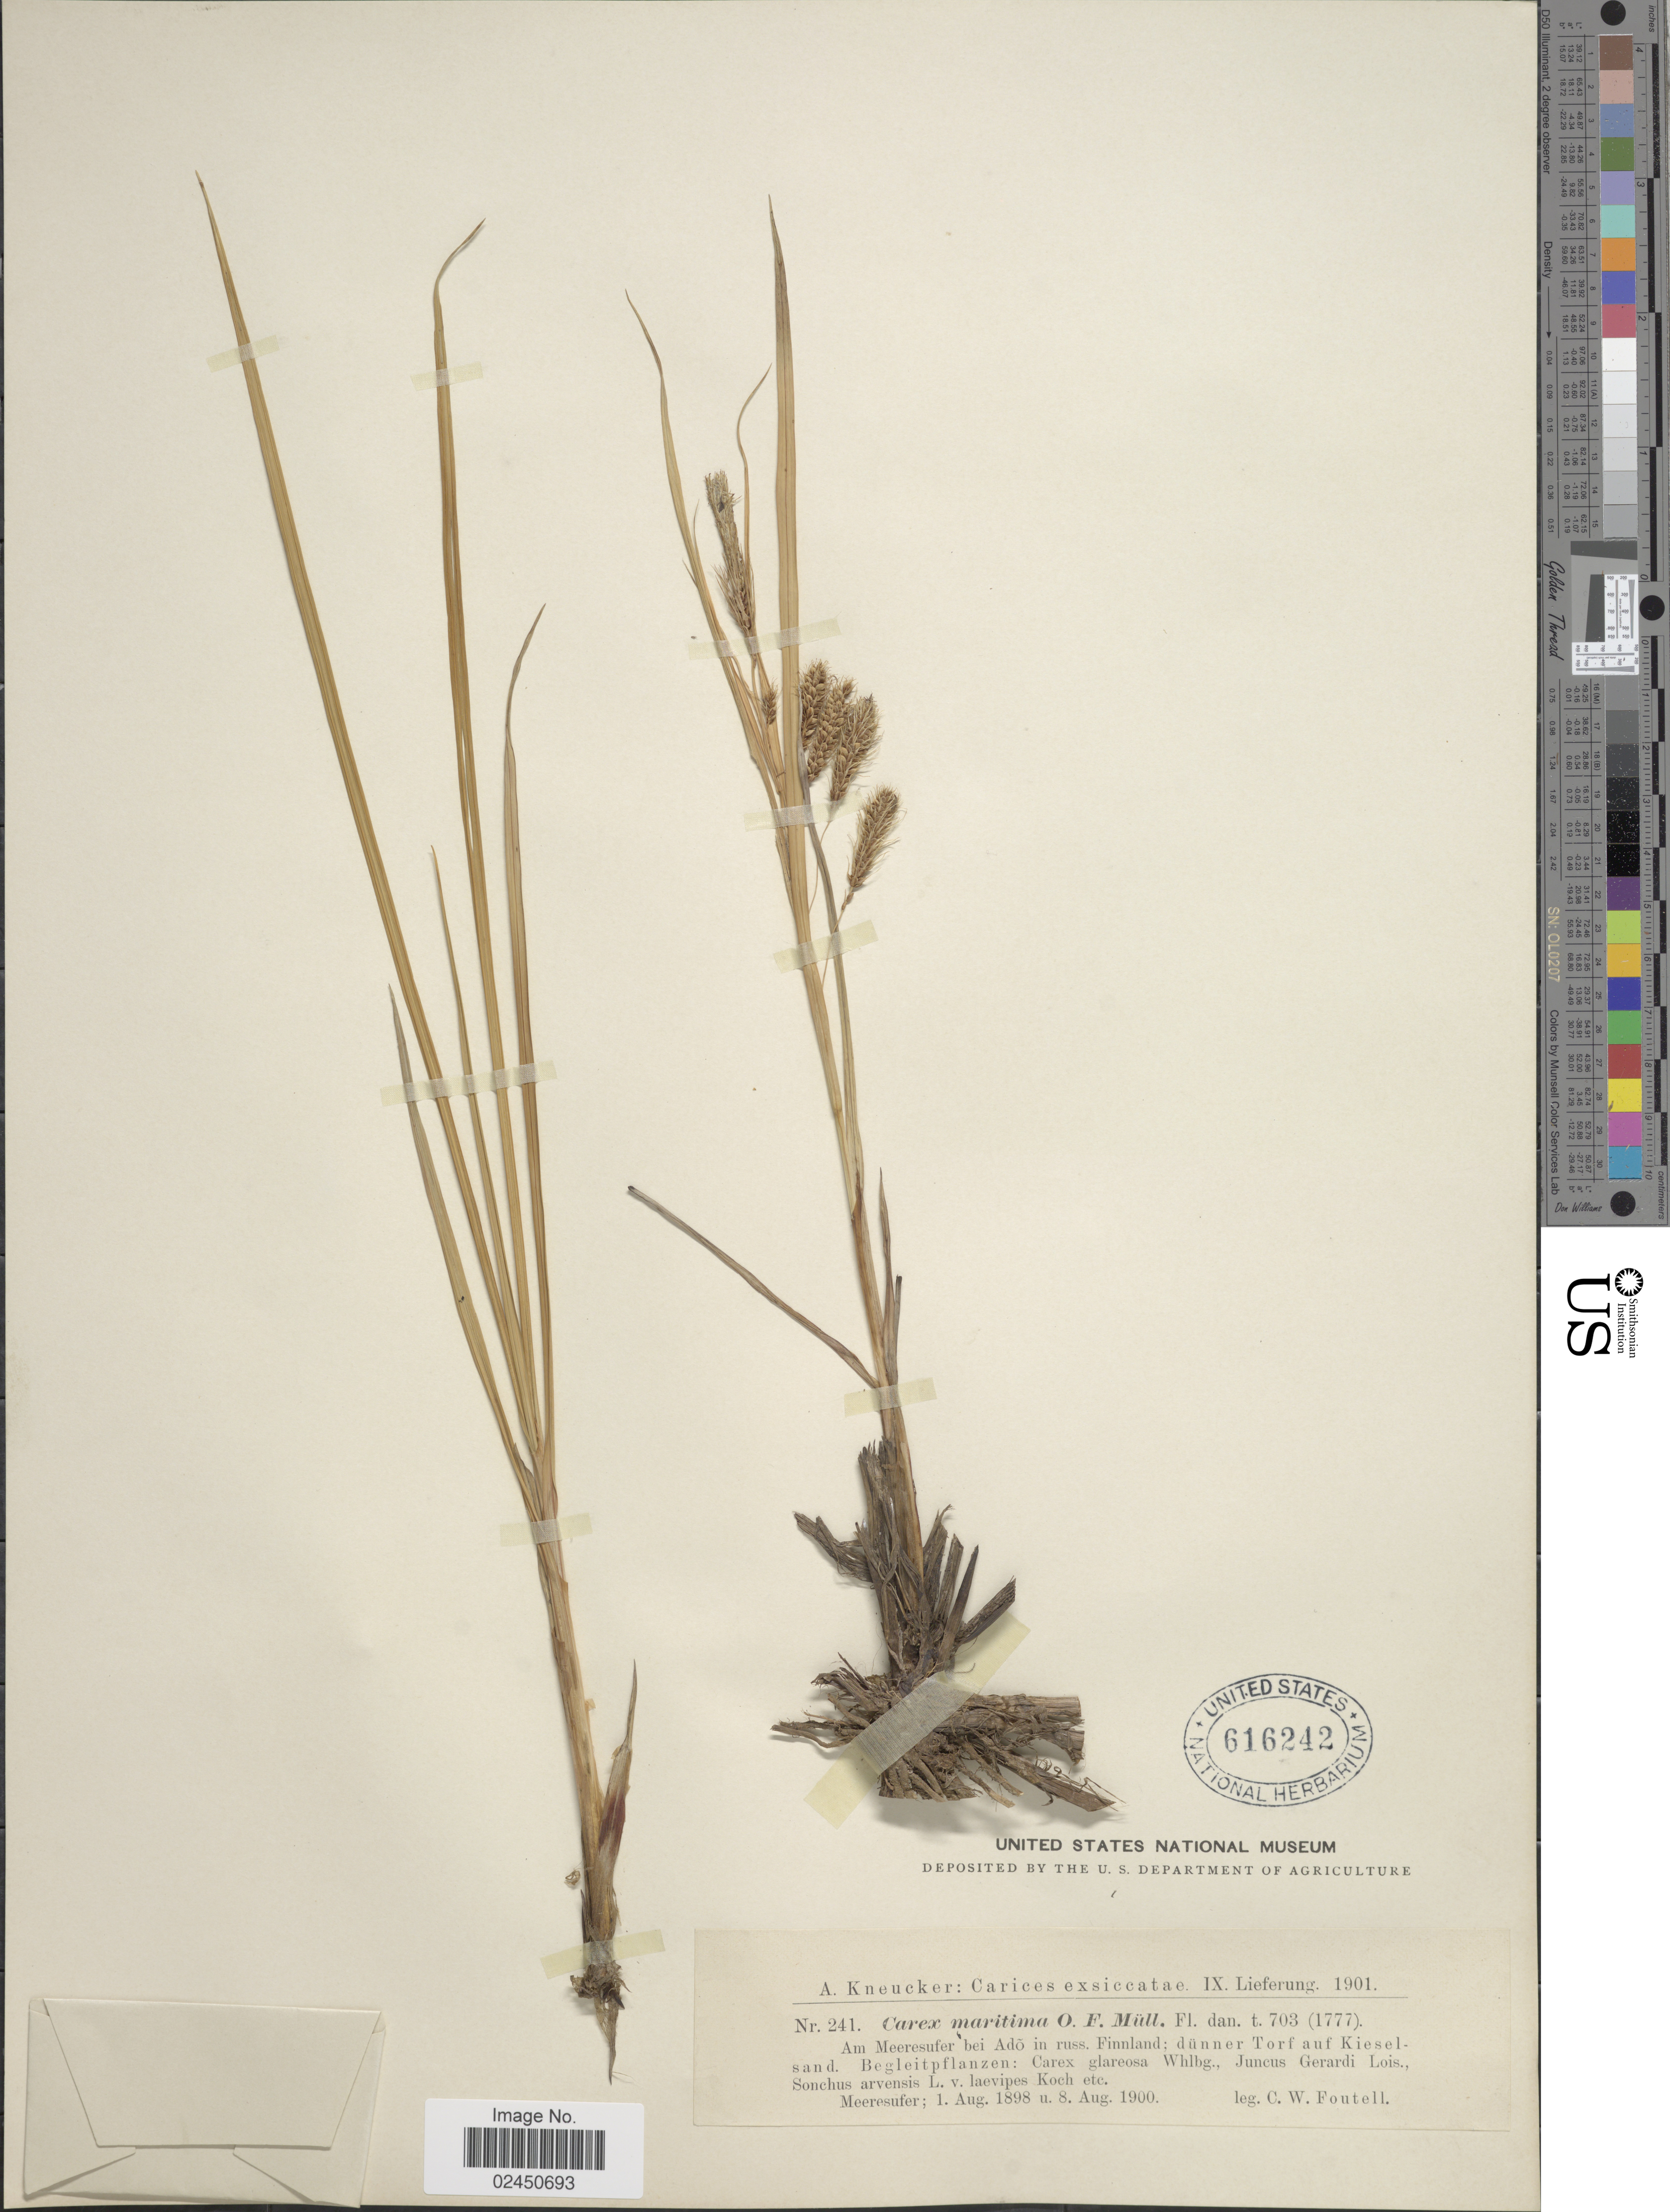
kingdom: Plantae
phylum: Tracheophyta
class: Liliopsida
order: Poales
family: Cyperaceae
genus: Carex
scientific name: Carex maritima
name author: Gunnerus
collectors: C. Foutell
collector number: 241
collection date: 1898-08-01/1900-08-08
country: Finland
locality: Bei Ado in russ. Finland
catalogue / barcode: US 616242